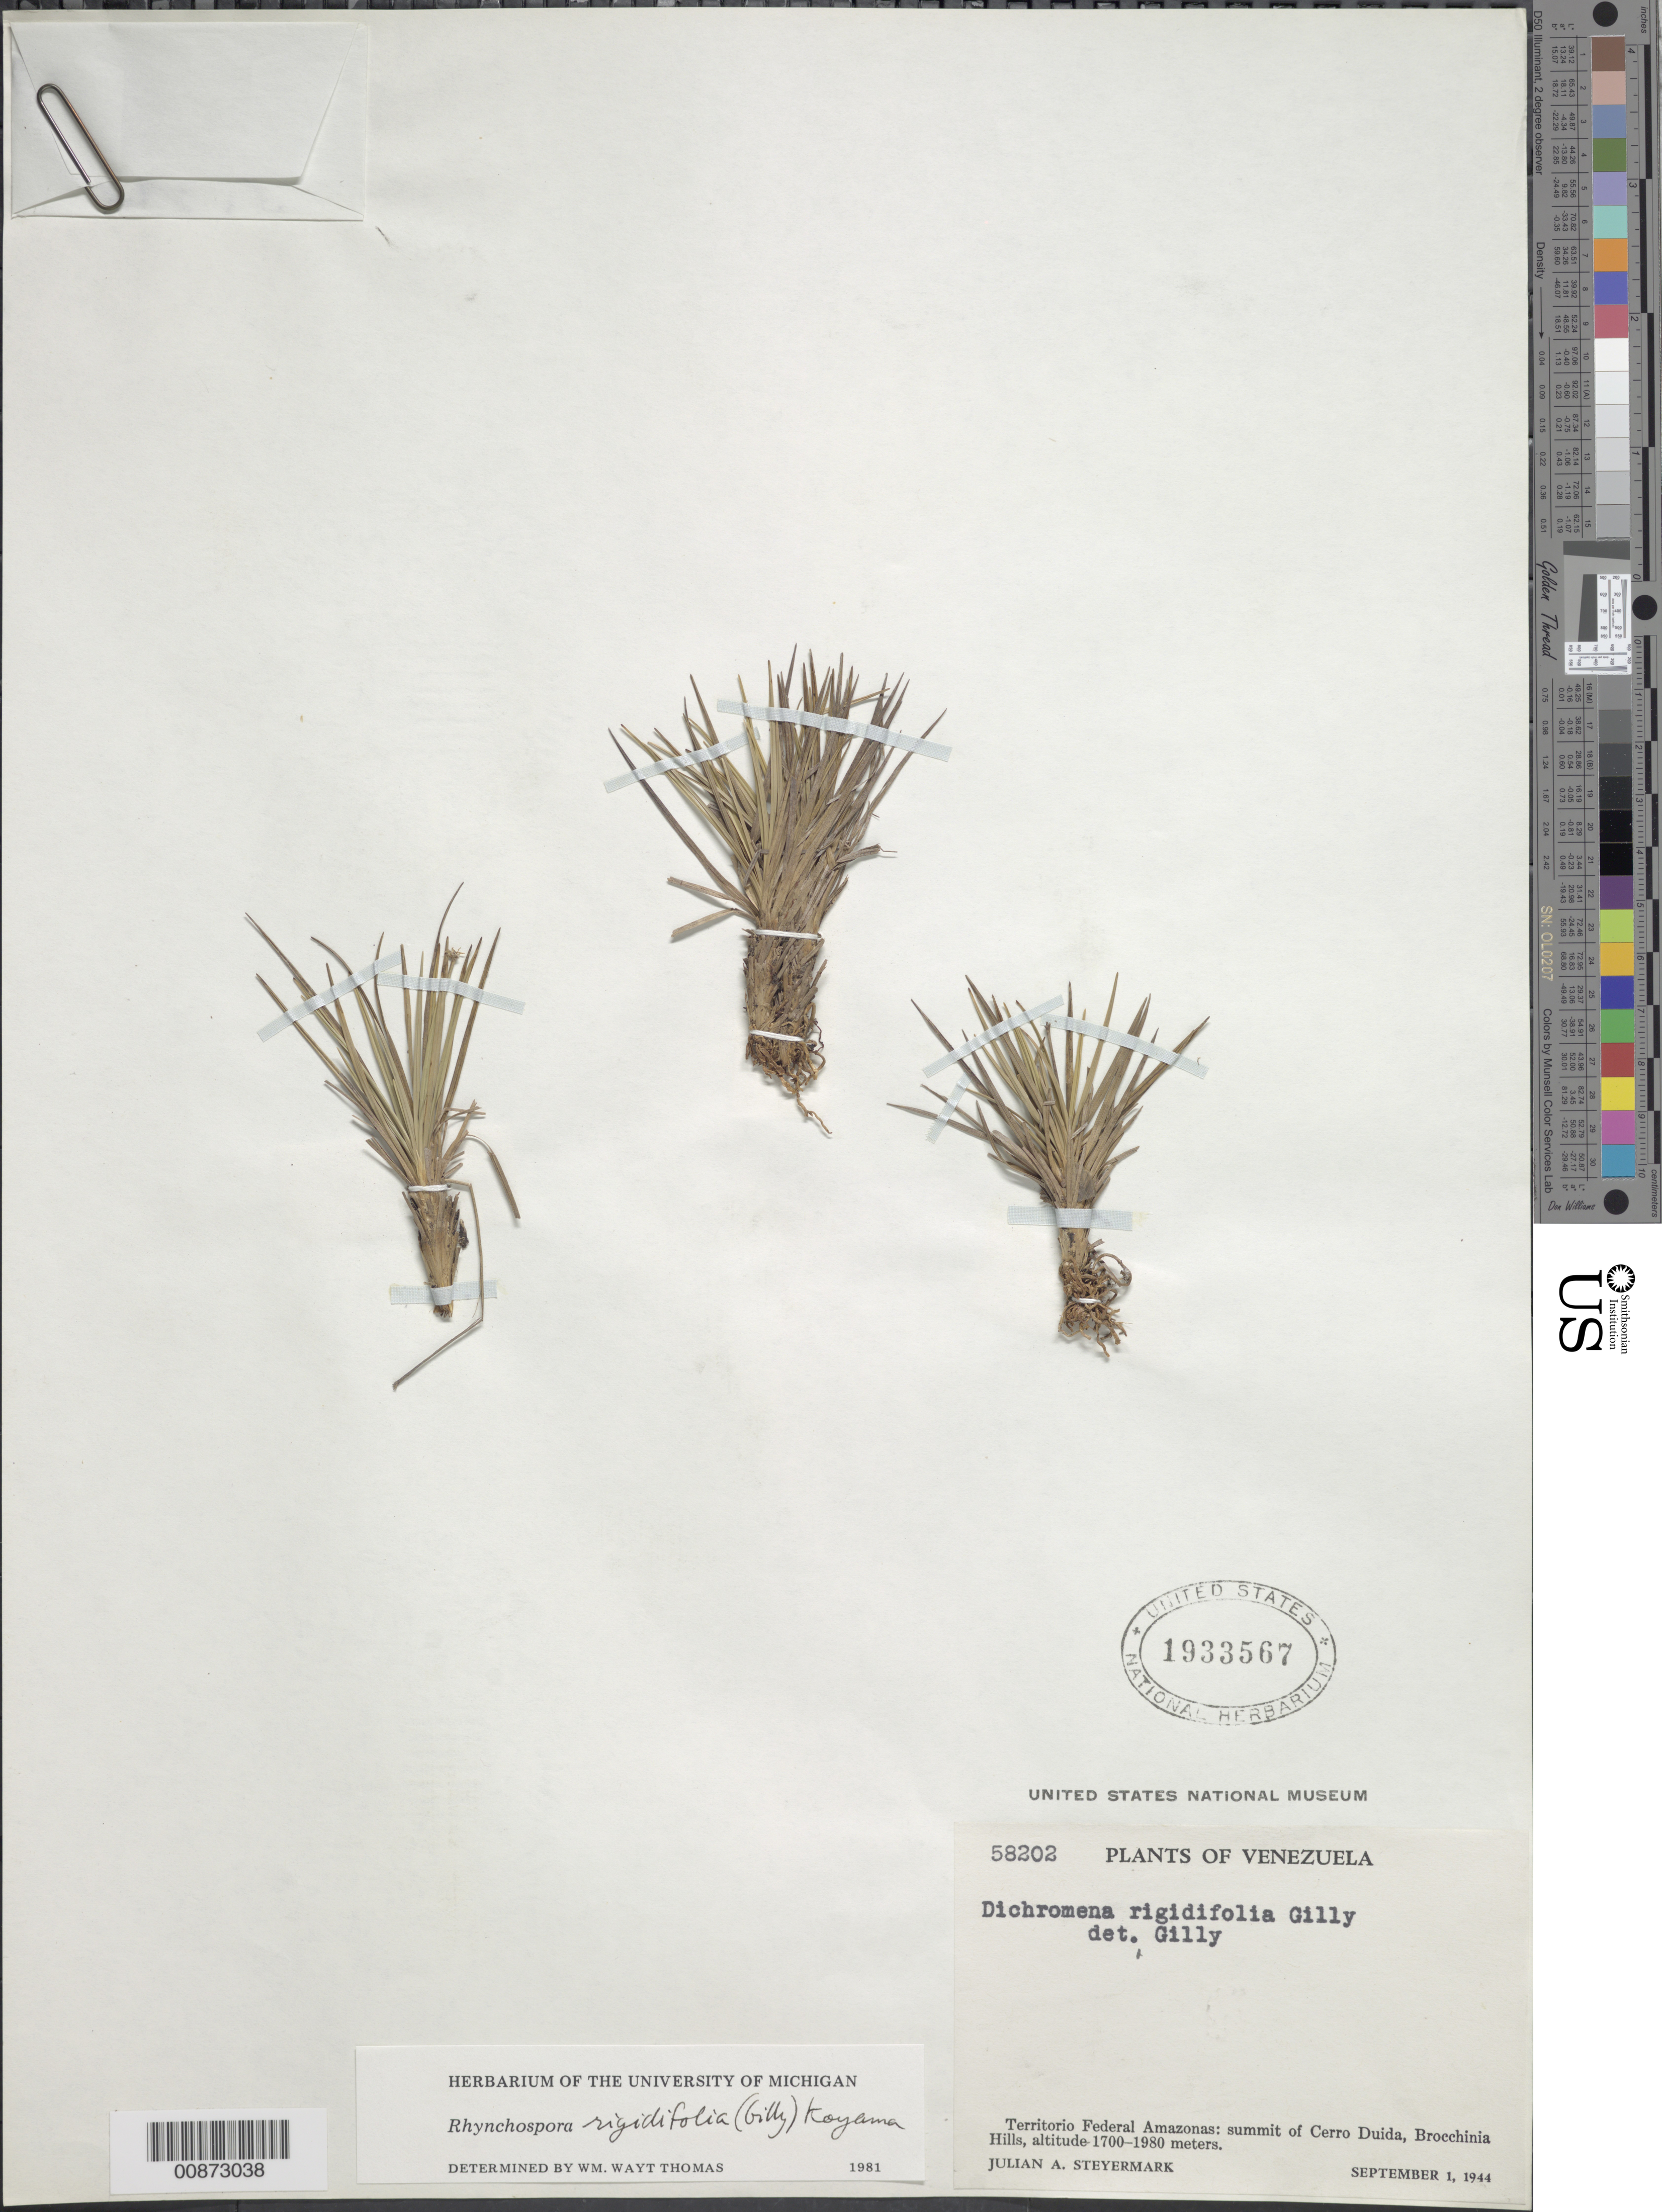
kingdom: Plantae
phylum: Tracheophyta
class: Liliopsida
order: Poales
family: Cyperaceae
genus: Rhynchospora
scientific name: Rhynchospora rigidifolia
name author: (Gilly) T. Koyama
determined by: Thomas, W. W., (NY), New York Botanical Garden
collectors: J. Steyermark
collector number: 58202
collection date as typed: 1-Sep-44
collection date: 1944-09-01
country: Venezuela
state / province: Amazonas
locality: Cerro Duida, summit, Brocchinia Hills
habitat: Summit of cerro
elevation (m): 1700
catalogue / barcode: US 1933567